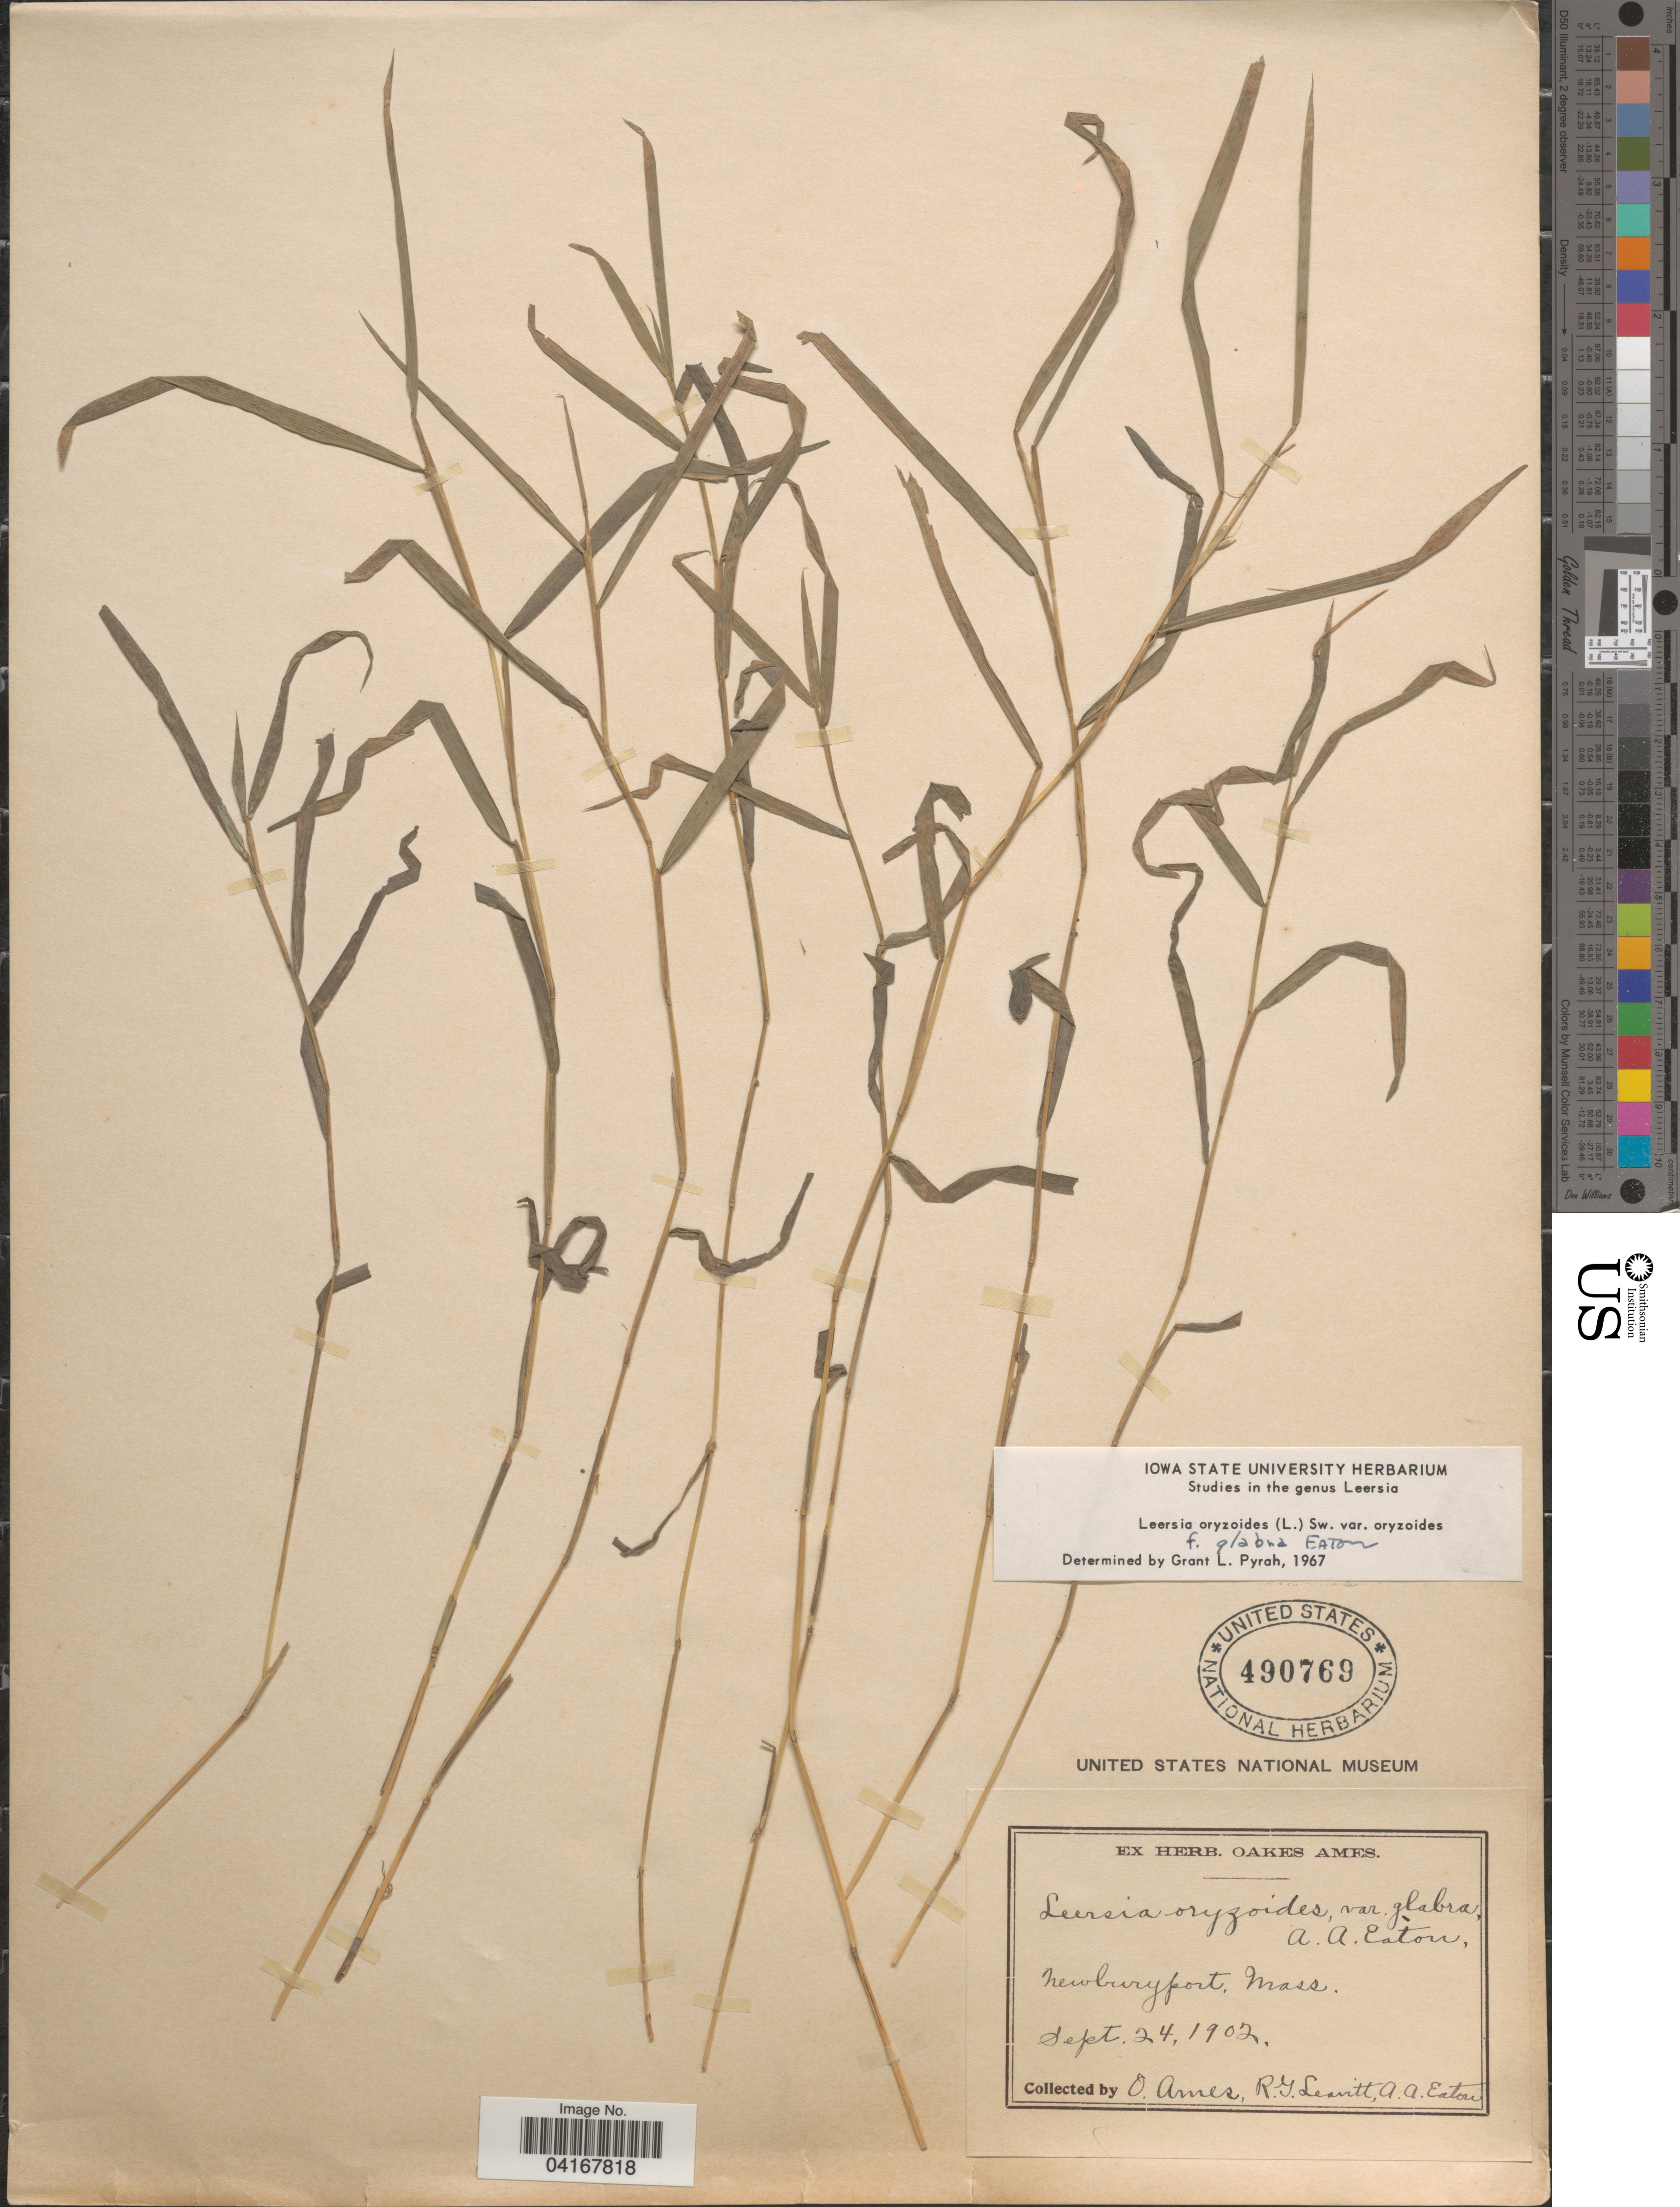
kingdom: Plantae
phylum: Tracheophyta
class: Liliopsida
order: Poales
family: Poaceae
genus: Leersia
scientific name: Leersia oryzoides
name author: (L.) Sw.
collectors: O. Ames, R. G. Leavitt & A. A. Eaton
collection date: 1902-09-24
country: United States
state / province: Massachusetts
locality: Newburyport.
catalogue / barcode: US 490769